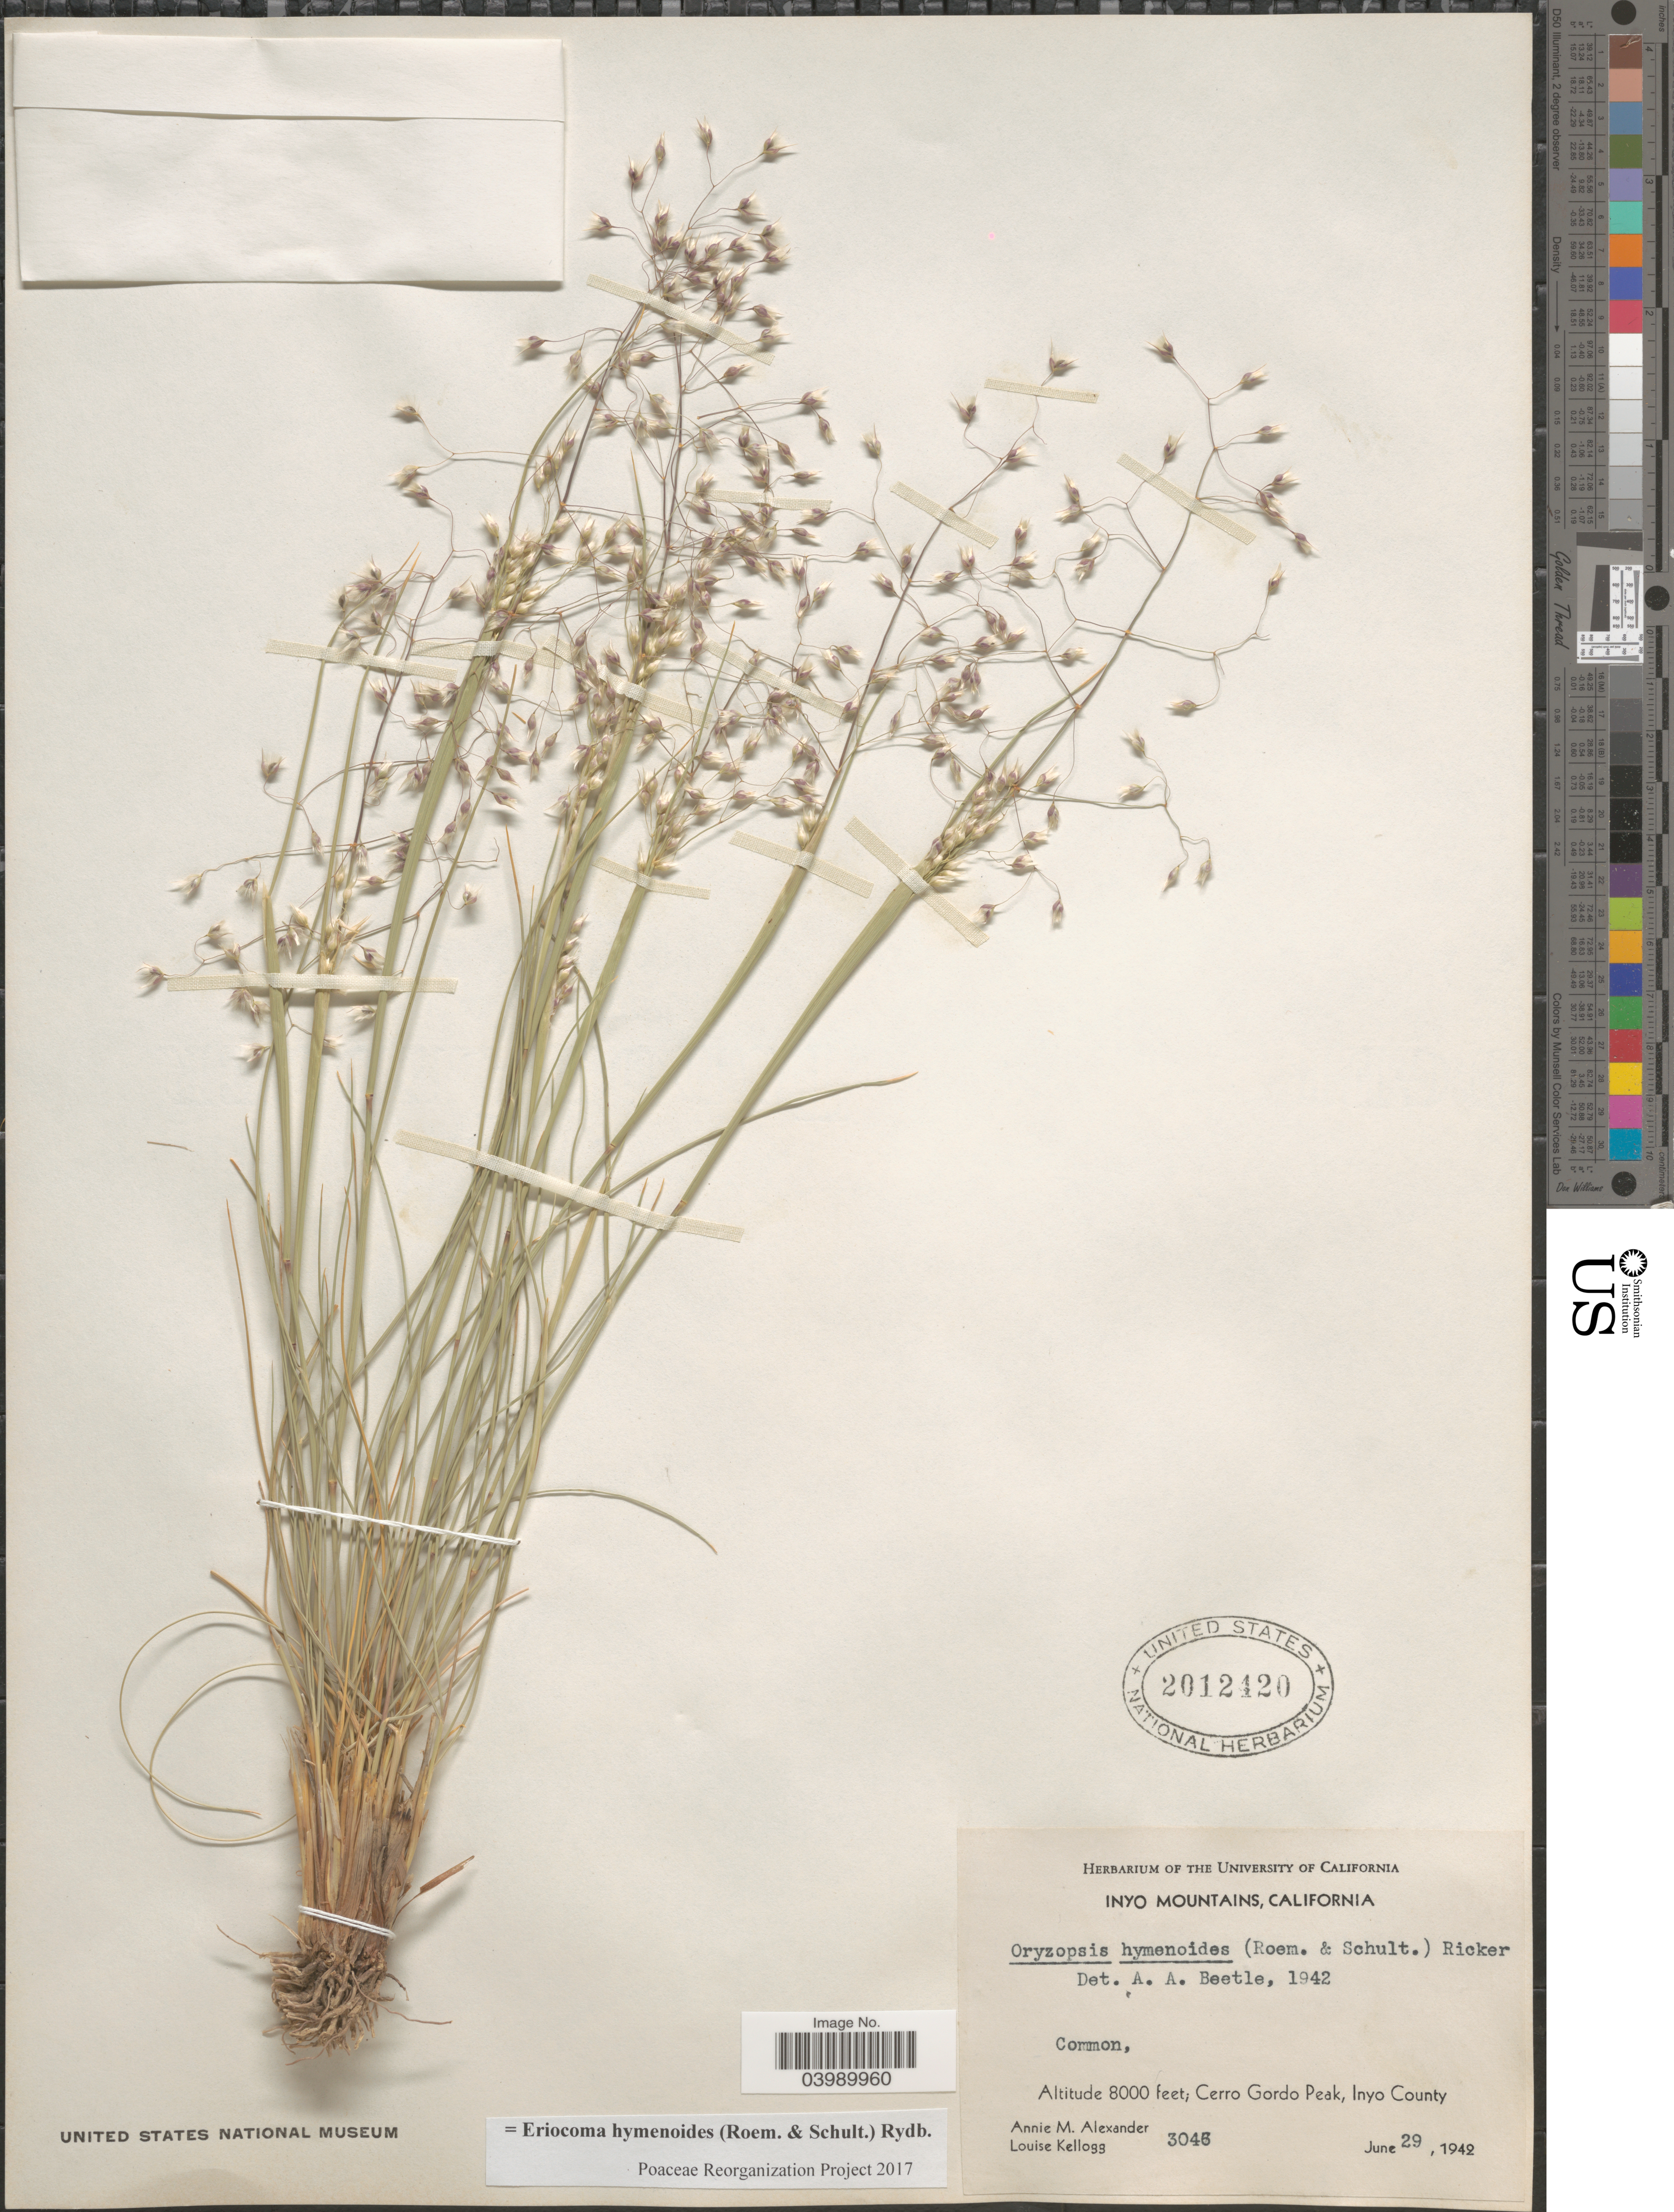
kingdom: Plantae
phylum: Tracheophyta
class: Liliopsida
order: Poales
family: Poaceae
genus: Eriocoma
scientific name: Eriocoma hymenoides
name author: (Roem. & Schult.) Rydb.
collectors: A. M. Alexander & L. Kellogg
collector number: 3046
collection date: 1942-06-29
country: United States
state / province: California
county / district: Inyo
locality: Inyo Mountains. Cerro Gordo Peak, Inyo County.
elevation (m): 2438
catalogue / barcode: US 2012420